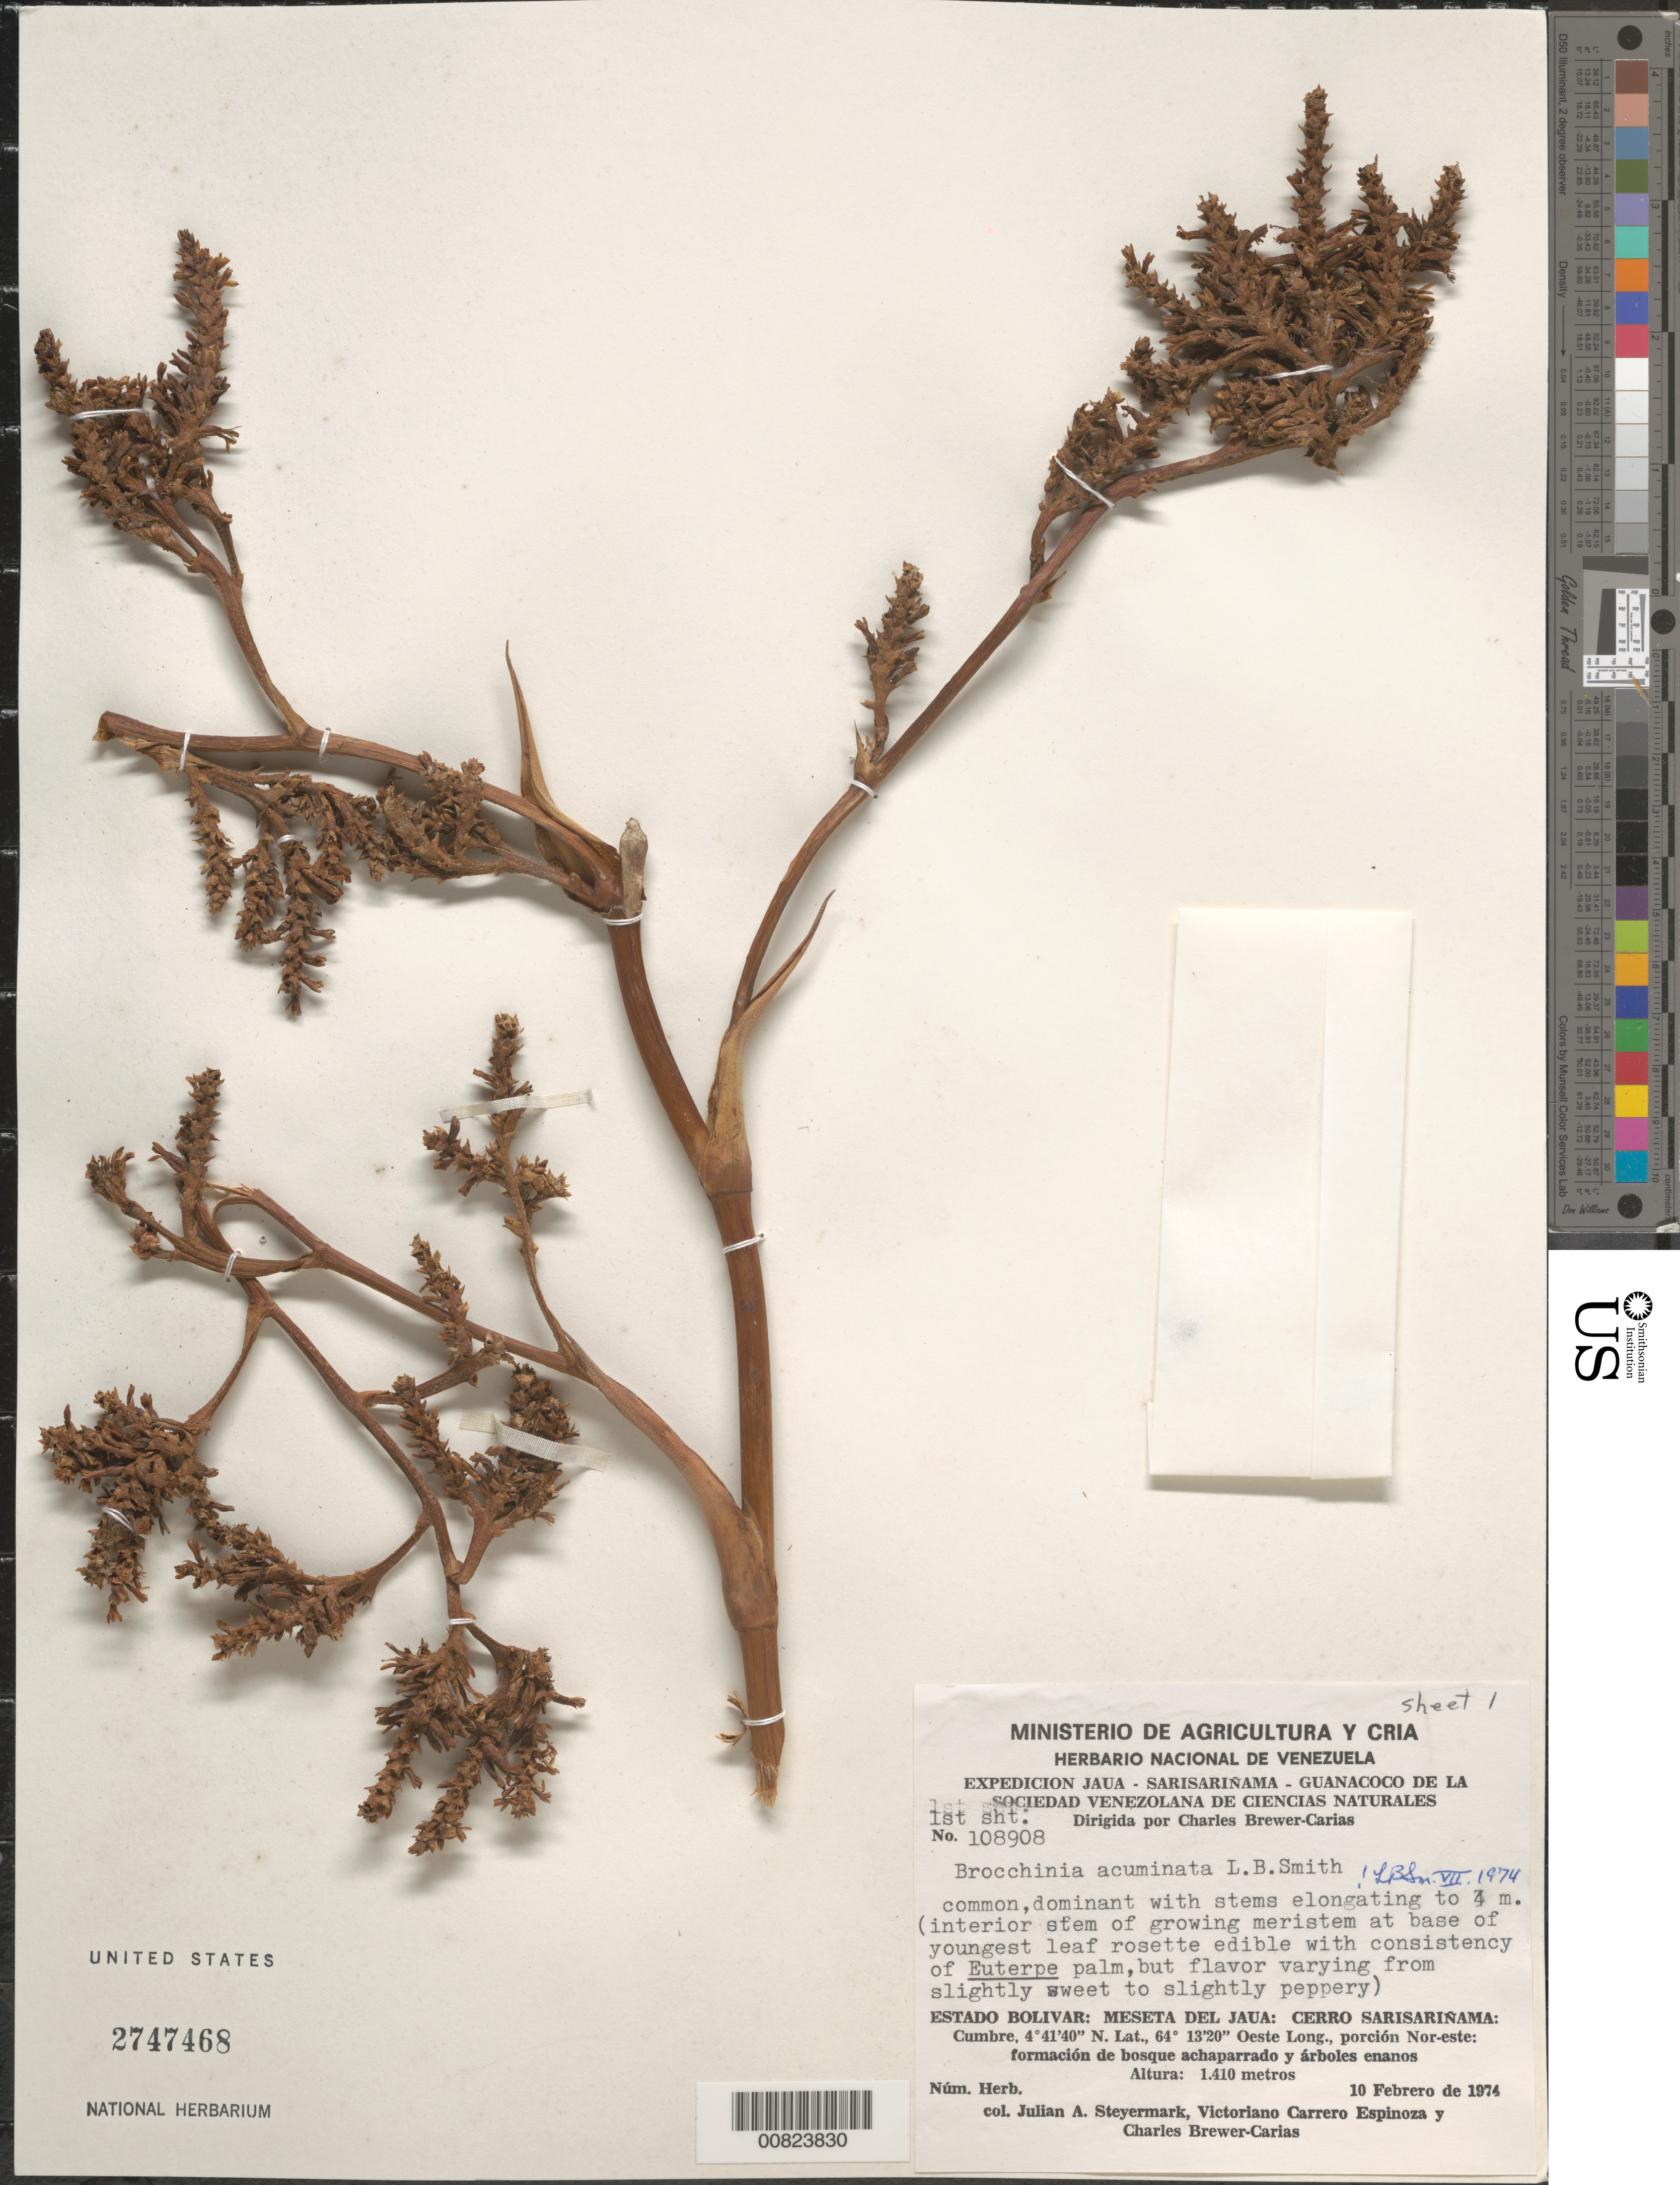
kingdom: Plantae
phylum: Tracheophyta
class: Liliopsida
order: Poales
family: Bromeliaceae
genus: Brocchinia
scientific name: Brocchinia acuminata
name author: L.B. Sm.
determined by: Smith, Lyman B., (US), NMNH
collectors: J. Steyermark, V. Carreño E. & C. Brewer-Carias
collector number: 108908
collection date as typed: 10-Feb-74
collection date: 1974-02-10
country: Venezuela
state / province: Bolívar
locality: Meseta del Jaua: Cerro Sarisariñama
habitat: Formación de bosque achaparrado y árboles enanos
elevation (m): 1410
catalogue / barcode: US 2747468